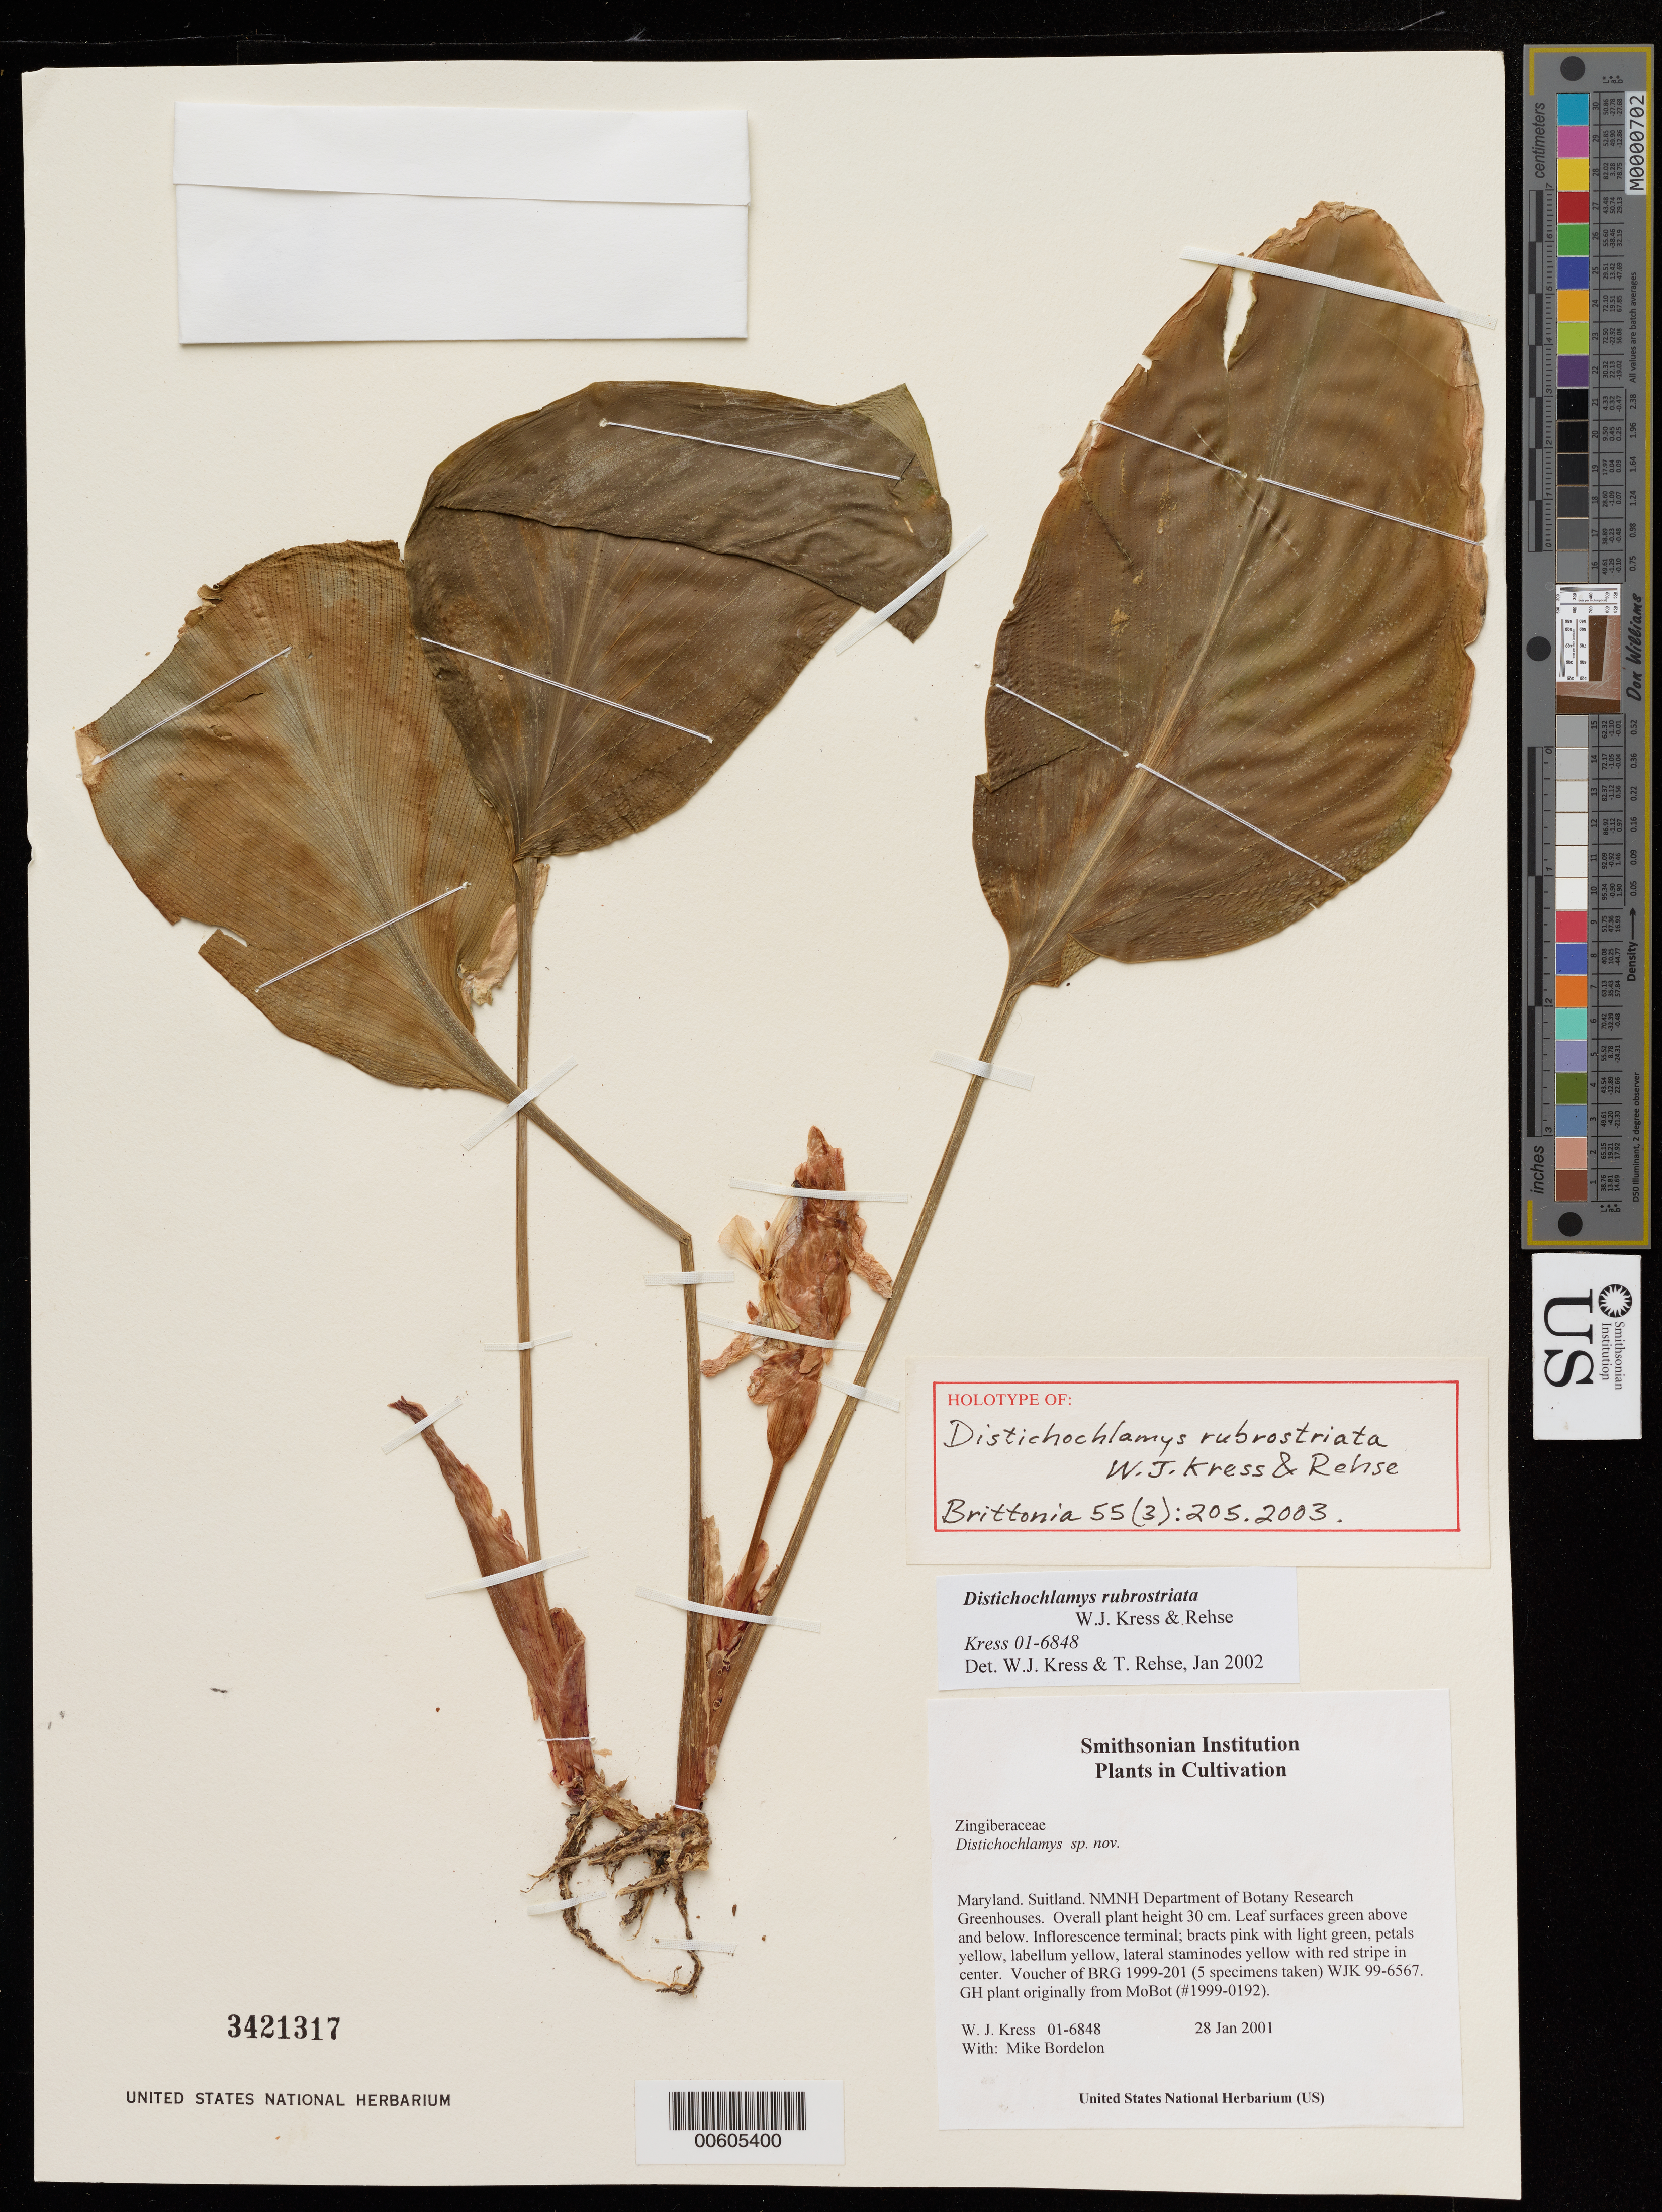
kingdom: Plantae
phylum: Tracheophyta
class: Liliopsida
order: Zingiberales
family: Zingiberaceae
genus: Distichochlamys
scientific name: Distichochlamys rubrostriata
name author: W.J. Kress & Rehse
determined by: Kress, W. J.; Rehse, T.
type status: Holotype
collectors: W. J. Kress & M. Bordelon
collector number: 01-6848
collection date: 2001-01-28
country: United States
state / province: Maryland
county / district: Prince George's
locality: NMNH Botany Research Greenhouses. Suitland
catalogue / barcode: US 3421317